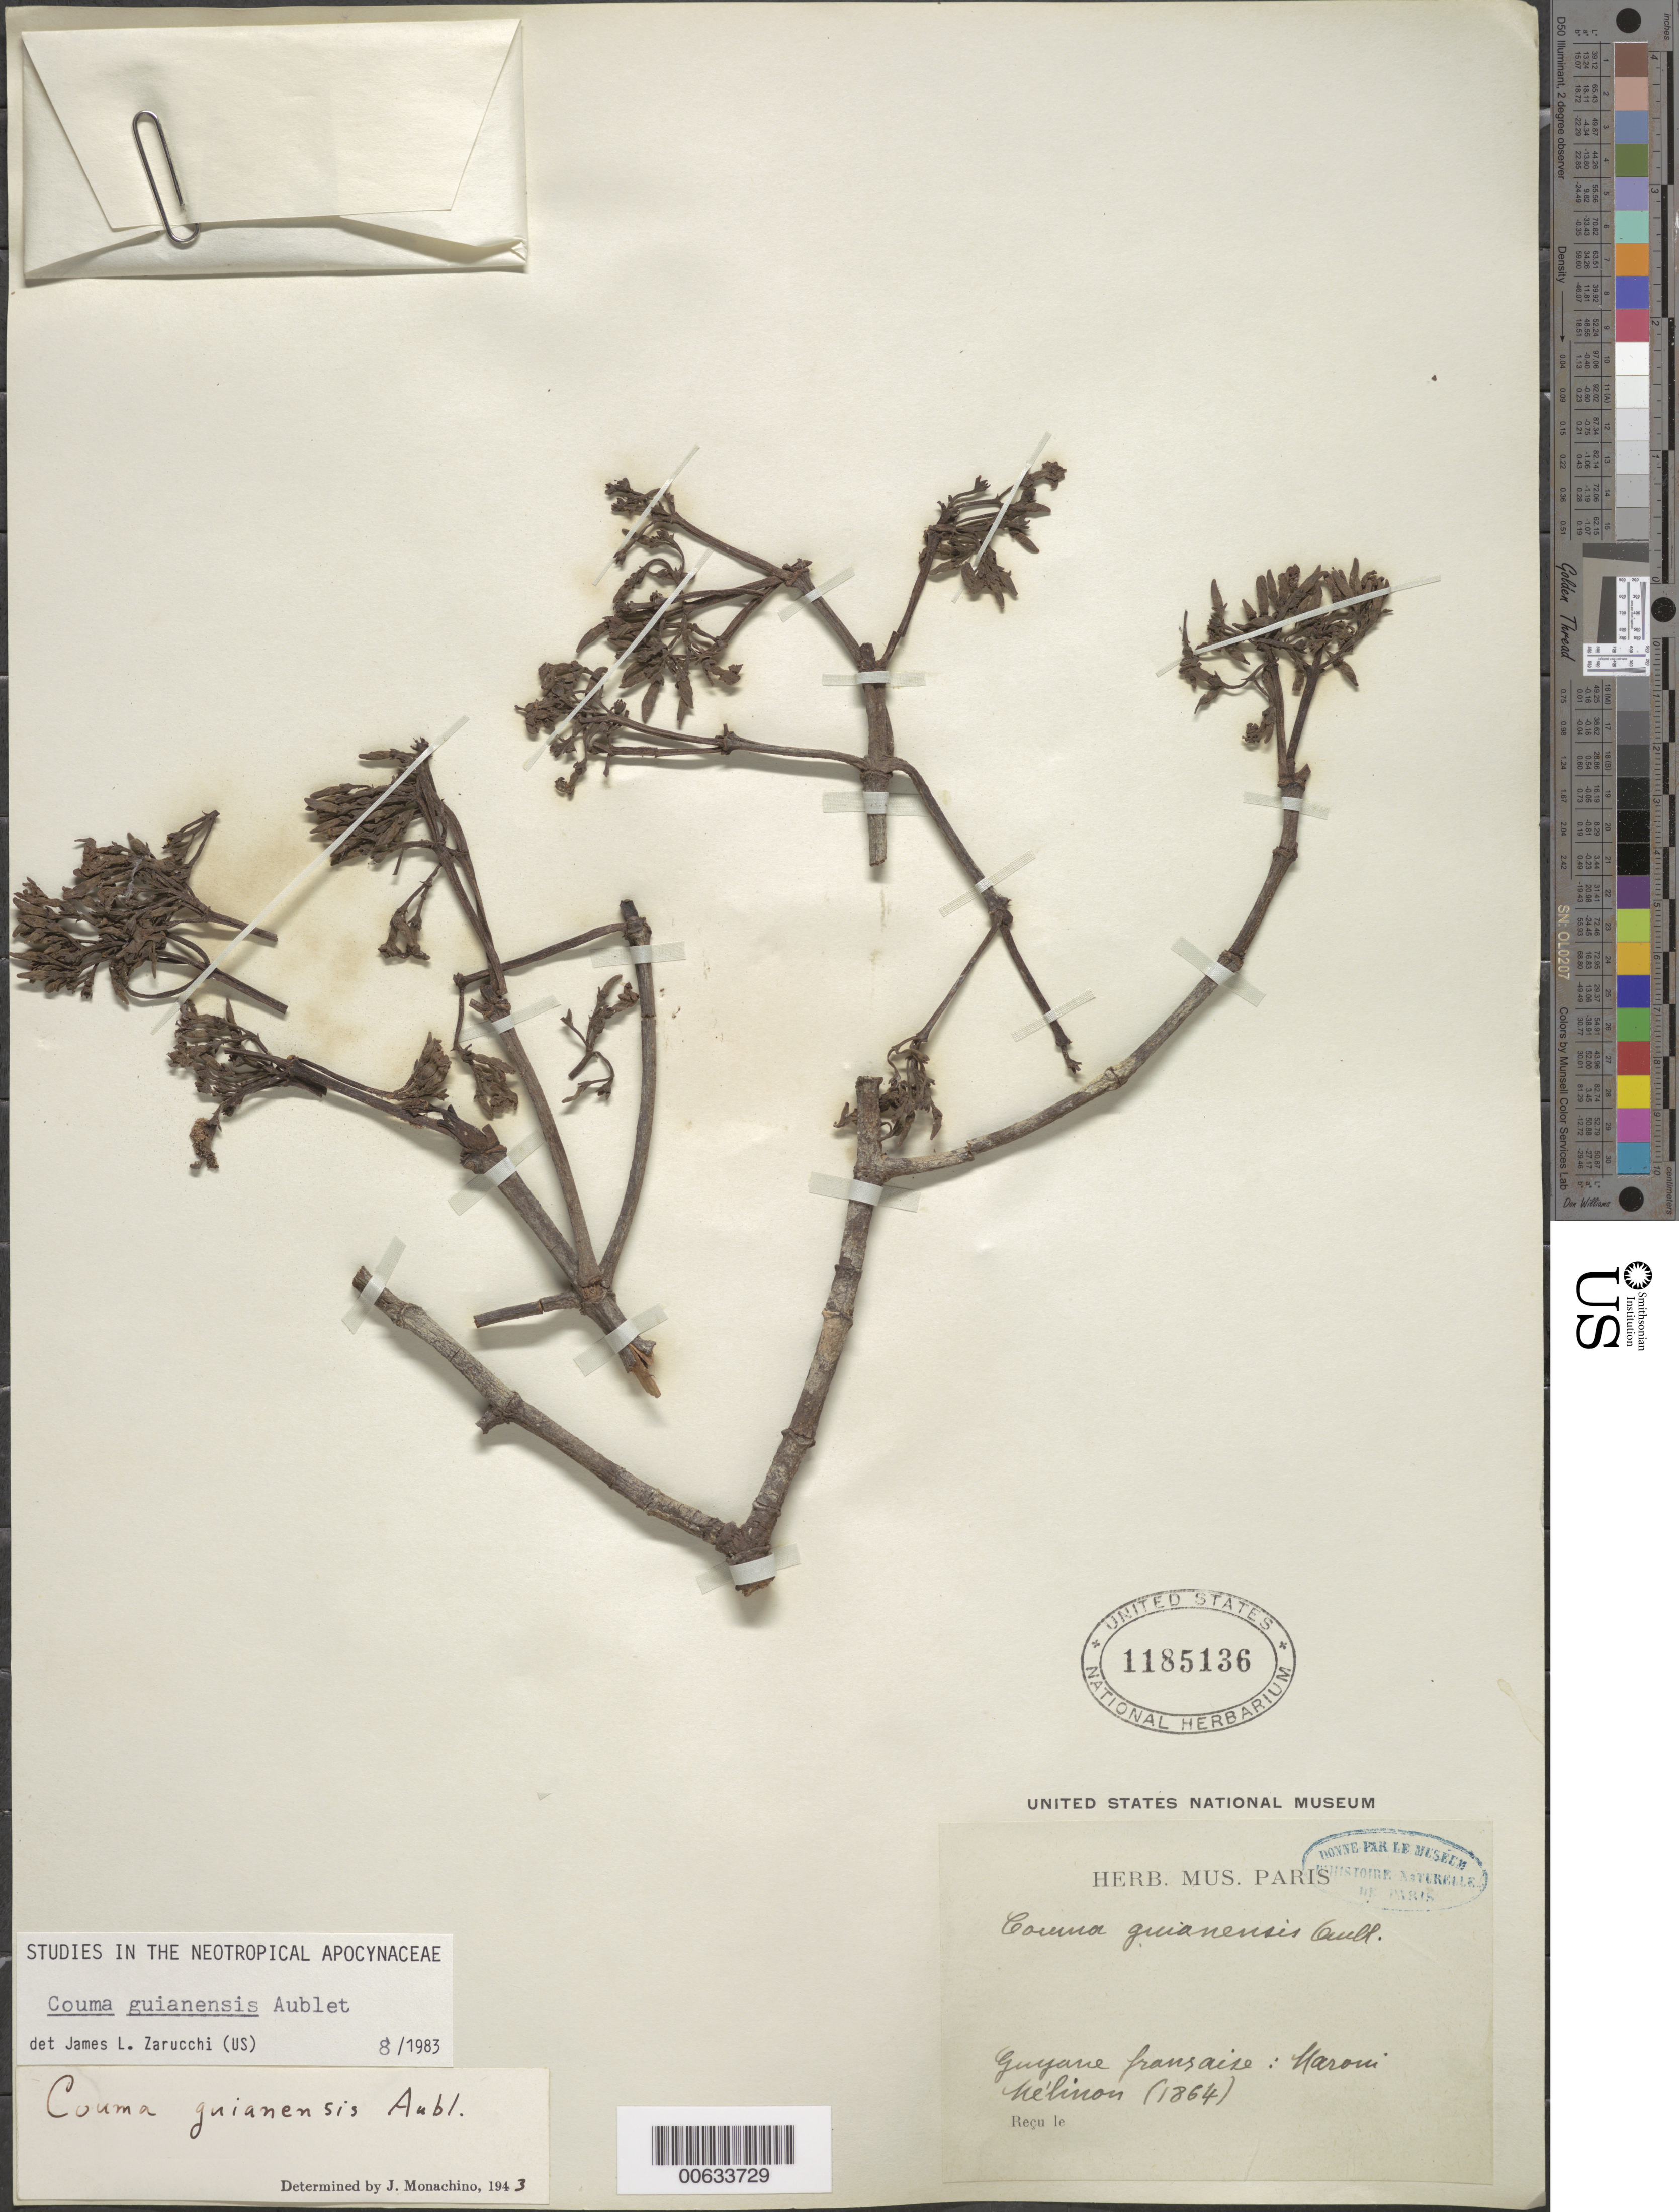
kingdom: Plantae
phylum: Tracheophyta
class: Magnoliopsida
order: Gentianales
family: Apocynaceae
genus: Couma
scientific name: Couma guianensis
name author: Aubl.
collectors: E. Mélinon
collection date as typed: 1864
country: French Guiana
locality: Maroni R.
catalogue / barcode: US 1185136